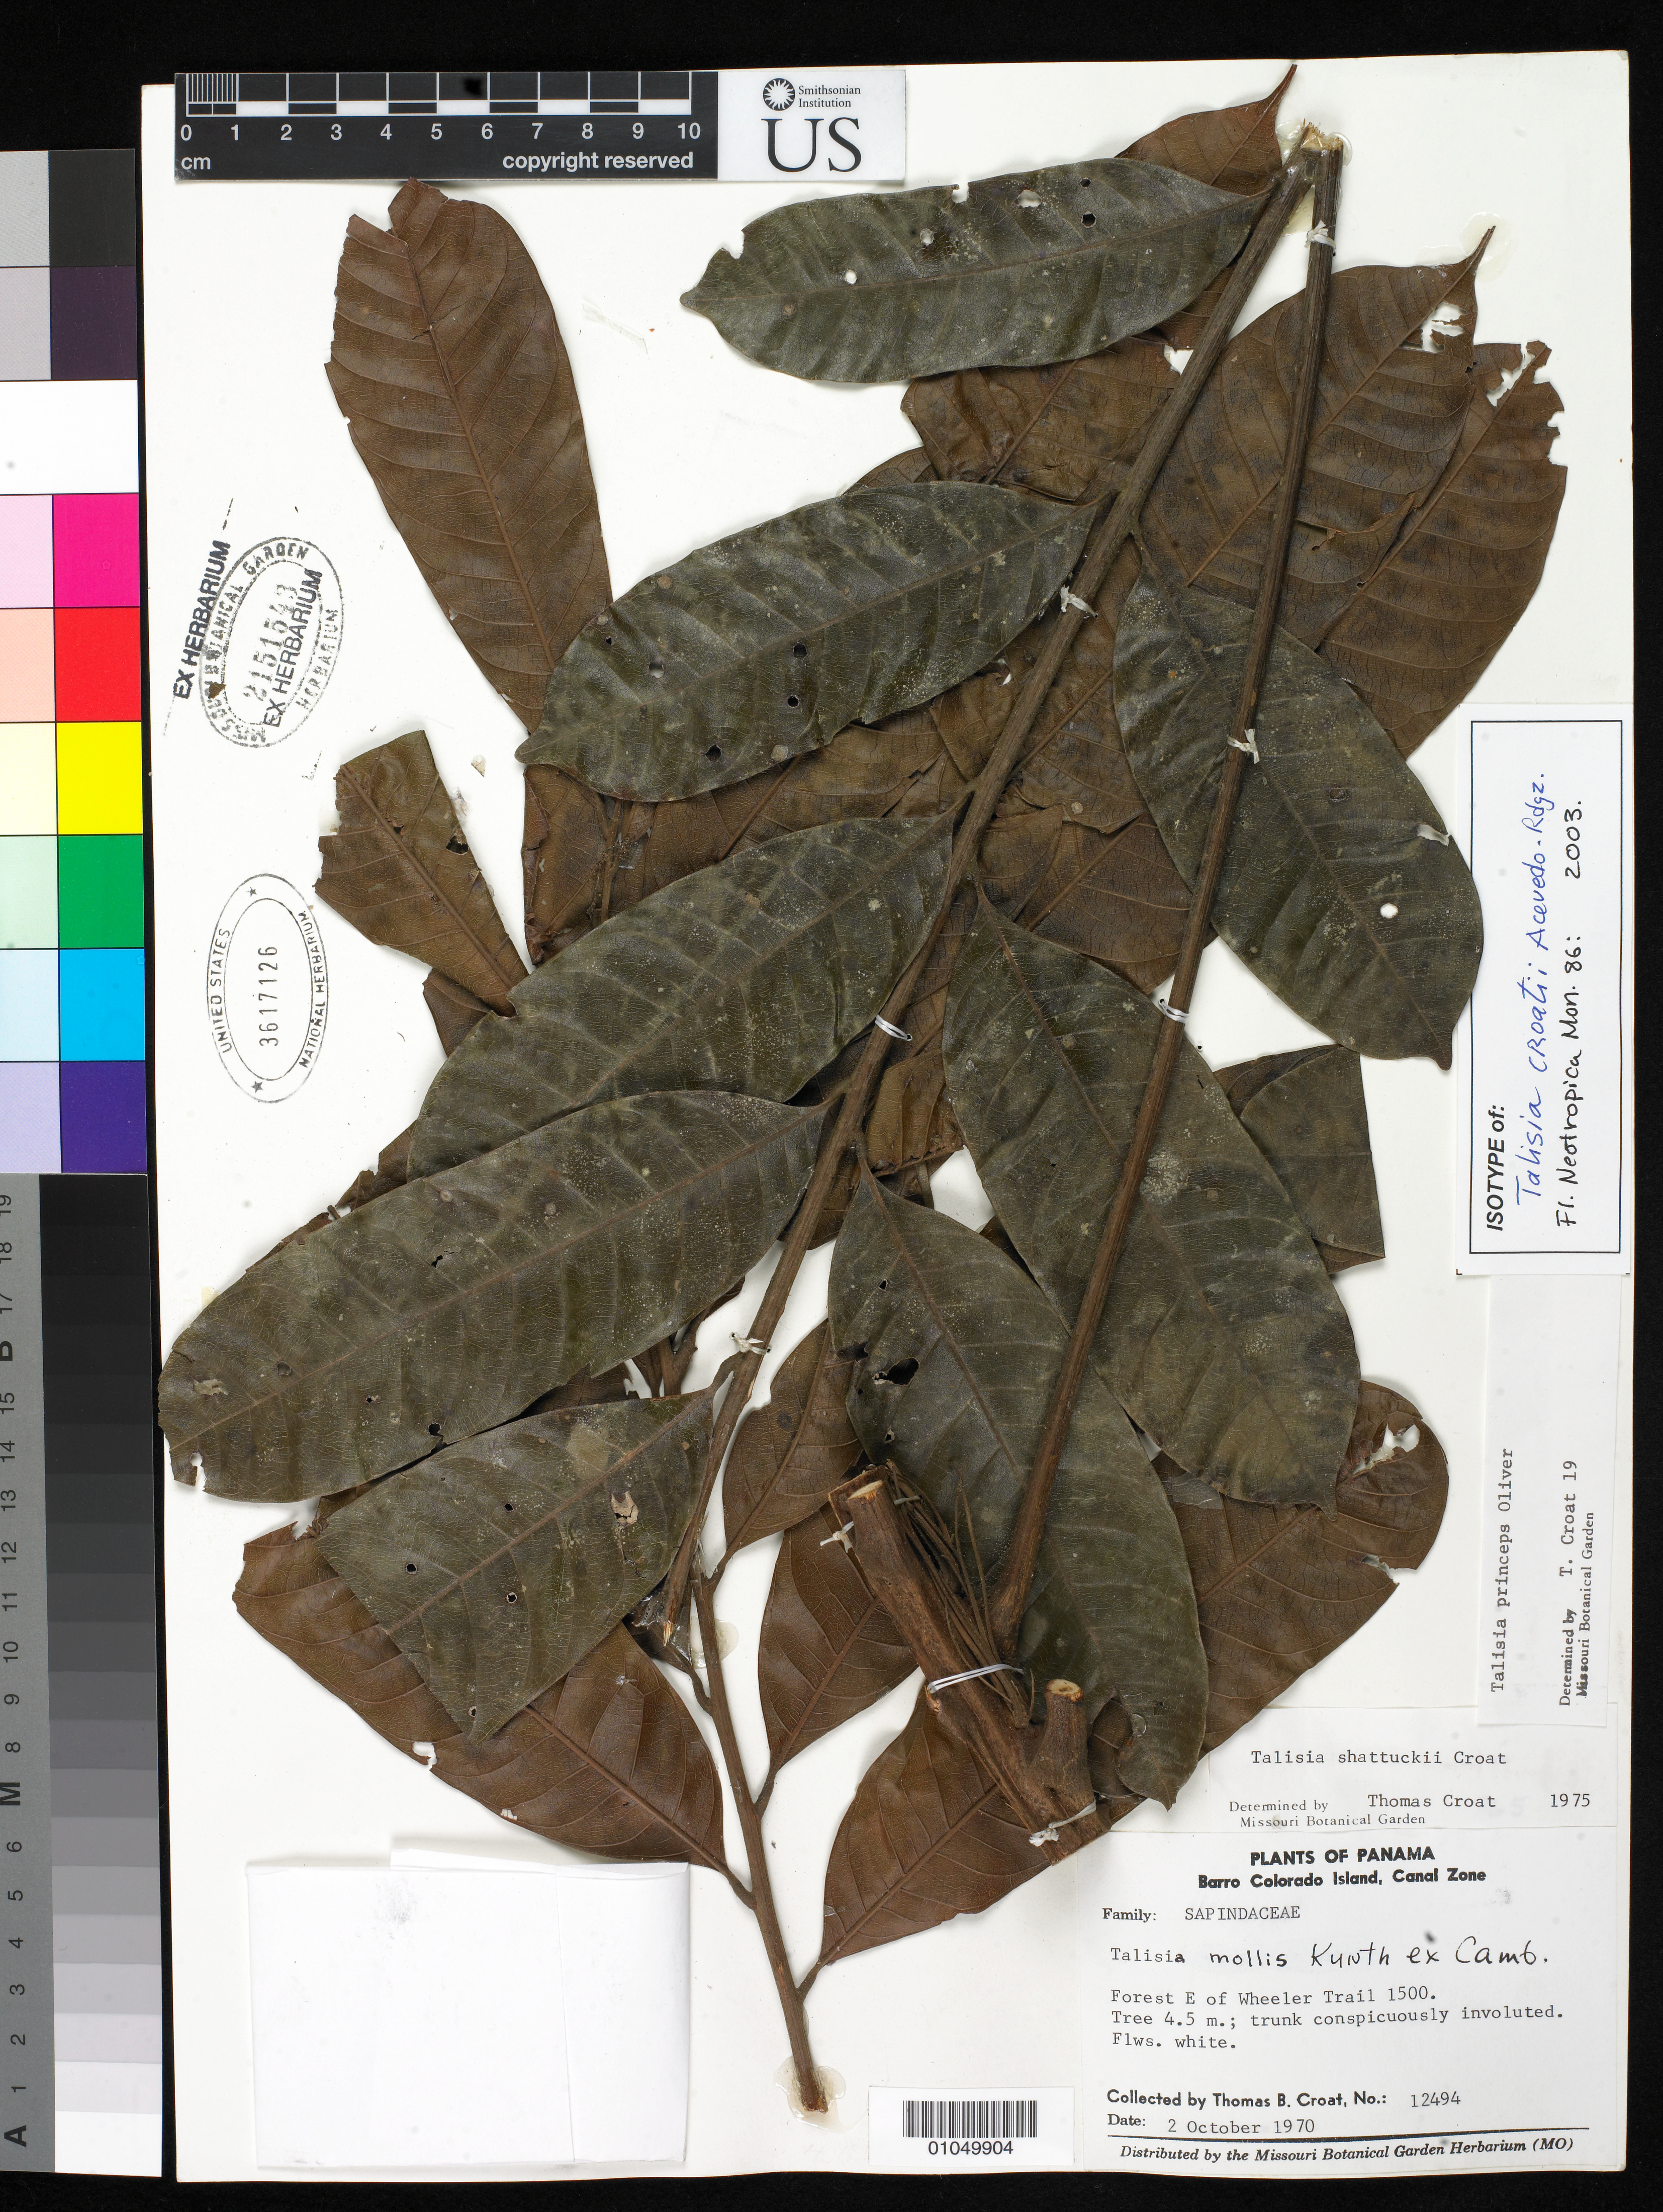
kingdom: Plantae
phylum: Tracheophyta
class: Magnoliopsida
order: Sapindales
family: Sapindaceae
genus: Talisia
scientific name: Talisia croatii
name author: Acev.-Rodr.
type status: Isotype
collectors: T. B. Croat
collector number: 12494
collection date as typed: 02 Oct 1970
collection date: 1970-10-02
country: Panama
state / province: Panamá Oeste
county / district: Canal Zone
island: Barro Colorado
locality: Barro Colorado Island, Canal Zone. Forest E of Wheeler Trail 1500.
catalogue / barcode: US 3617126